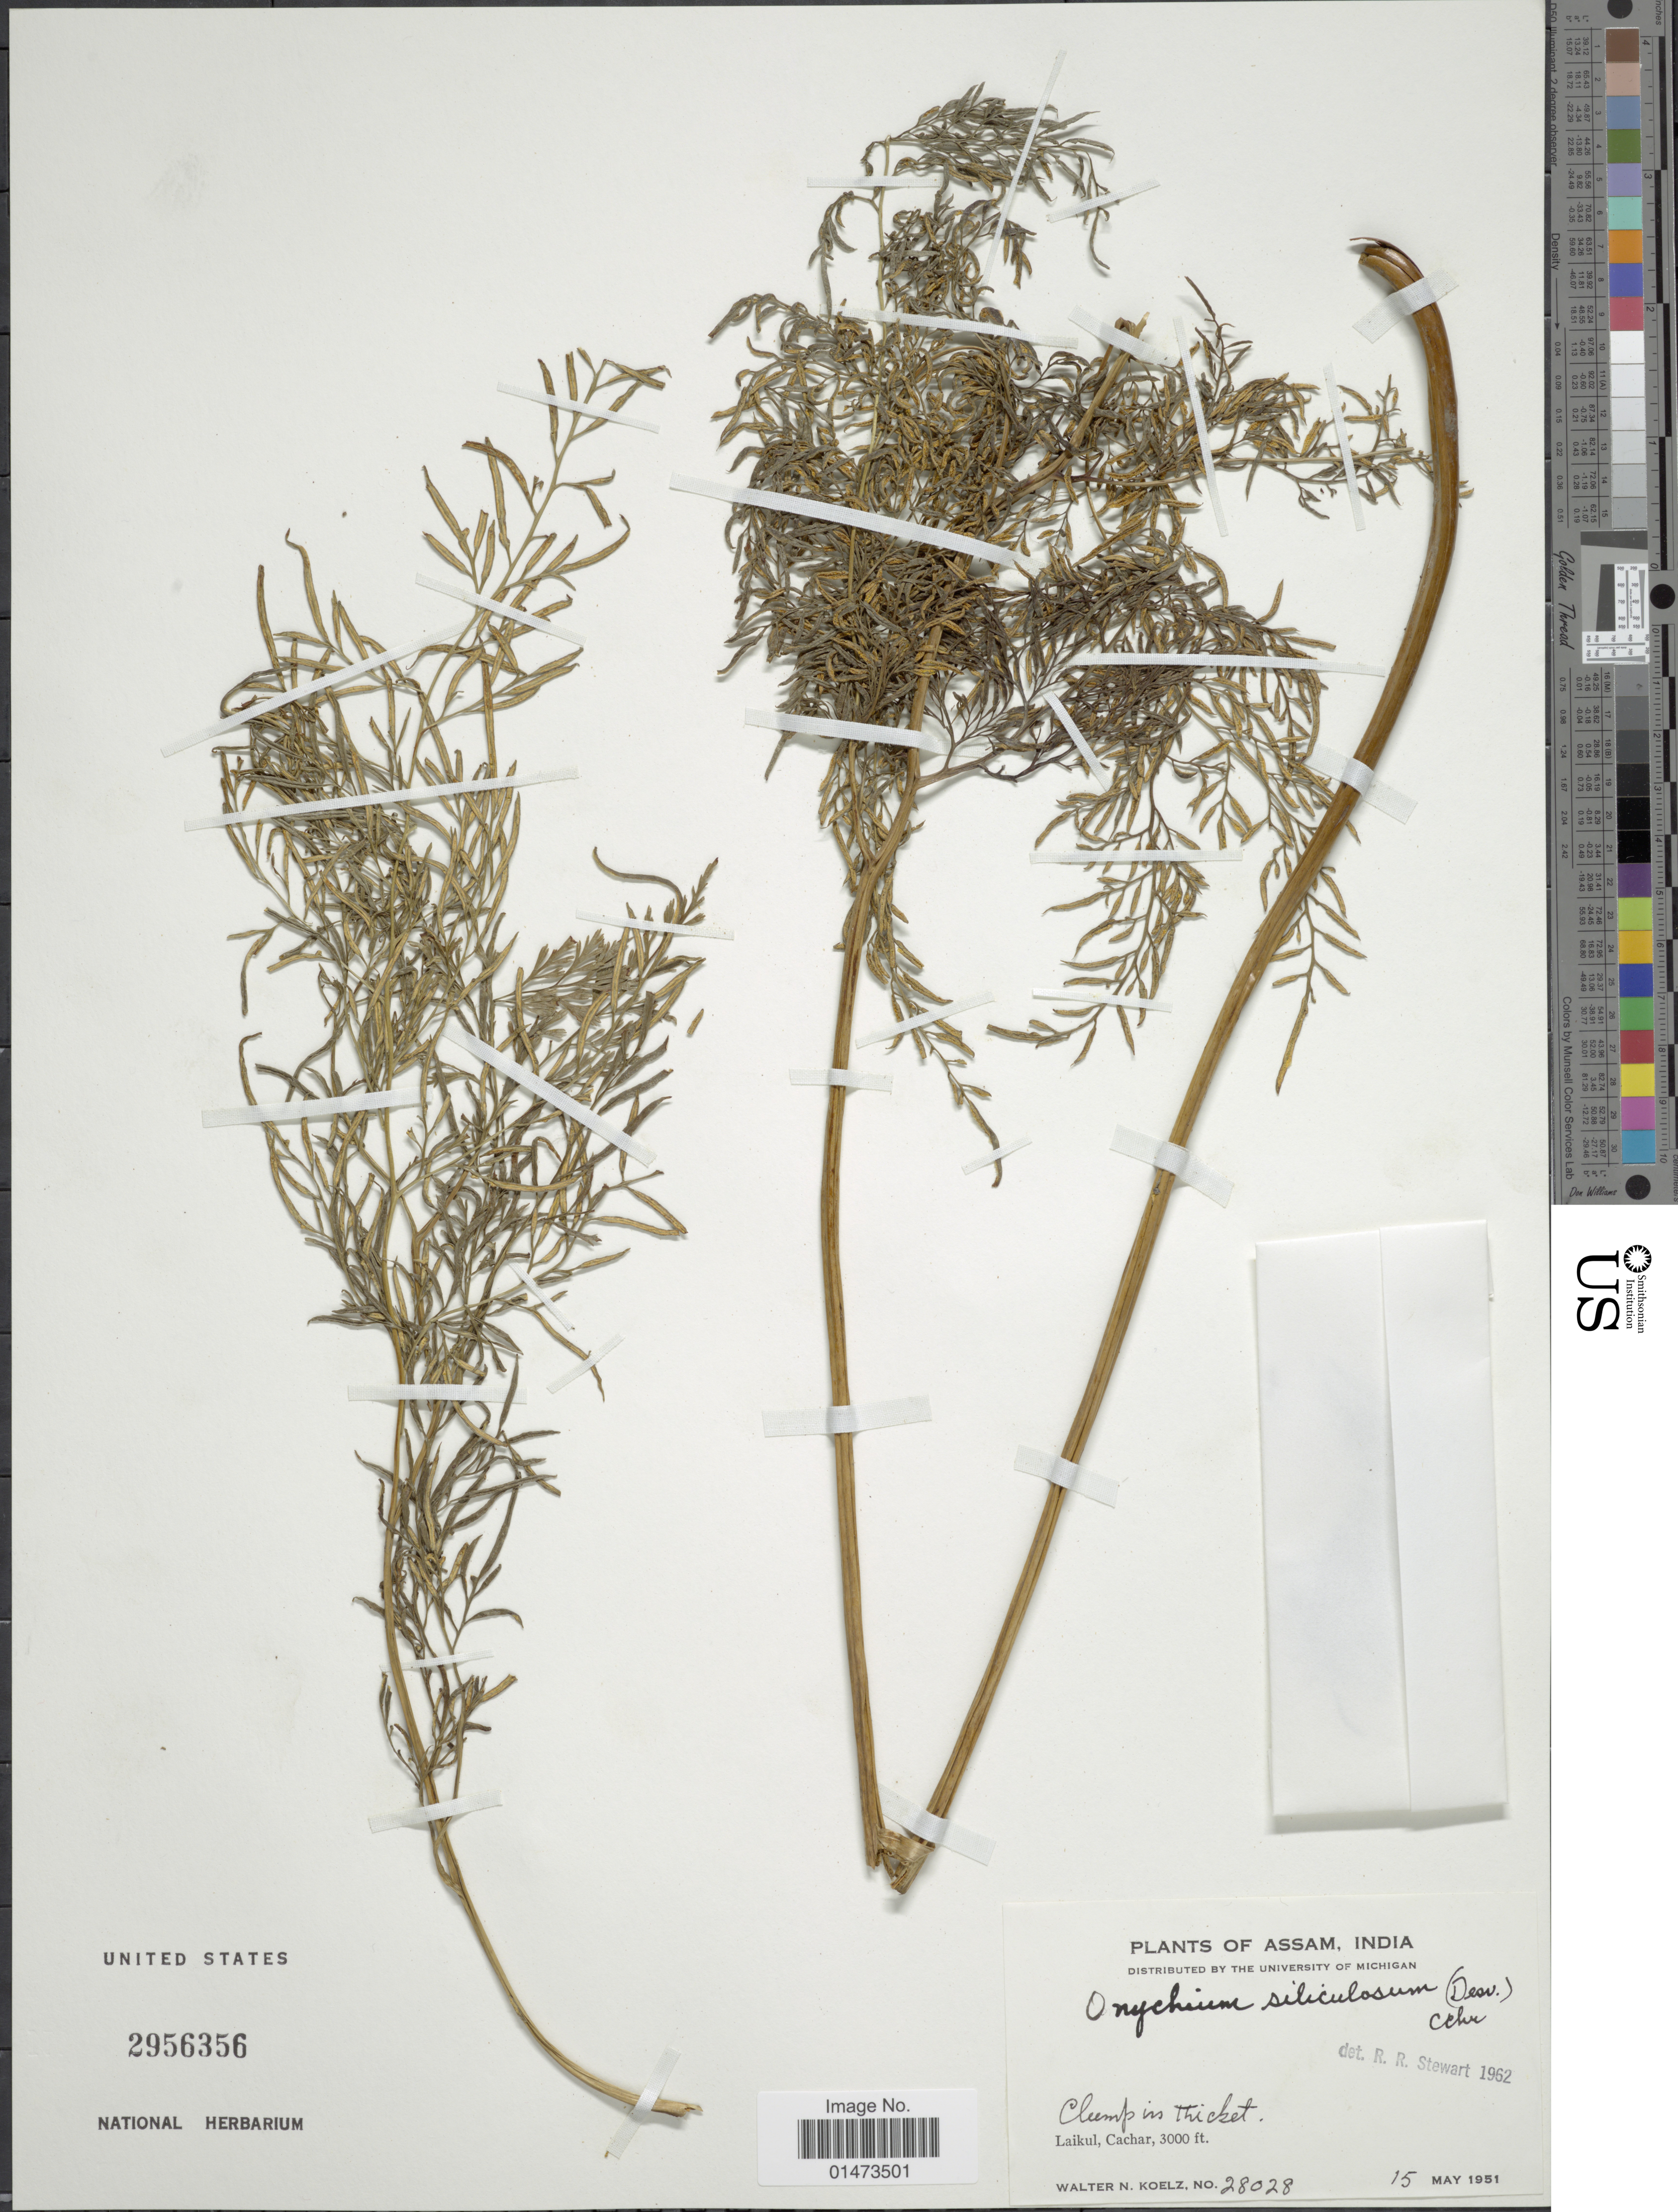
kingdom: Plantae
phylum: Tracheophyta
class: Polypodiopsida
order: Polypodiales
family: Pteridaceae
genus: Onychium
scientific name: Onychium siliculosum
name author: (Desv.) C. Chr.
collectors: W. N. Koelz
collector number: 28028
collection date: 1951-05-15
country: India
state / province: Assam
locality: Laikul, Cachar.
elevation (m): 914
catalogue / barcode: US 2956356